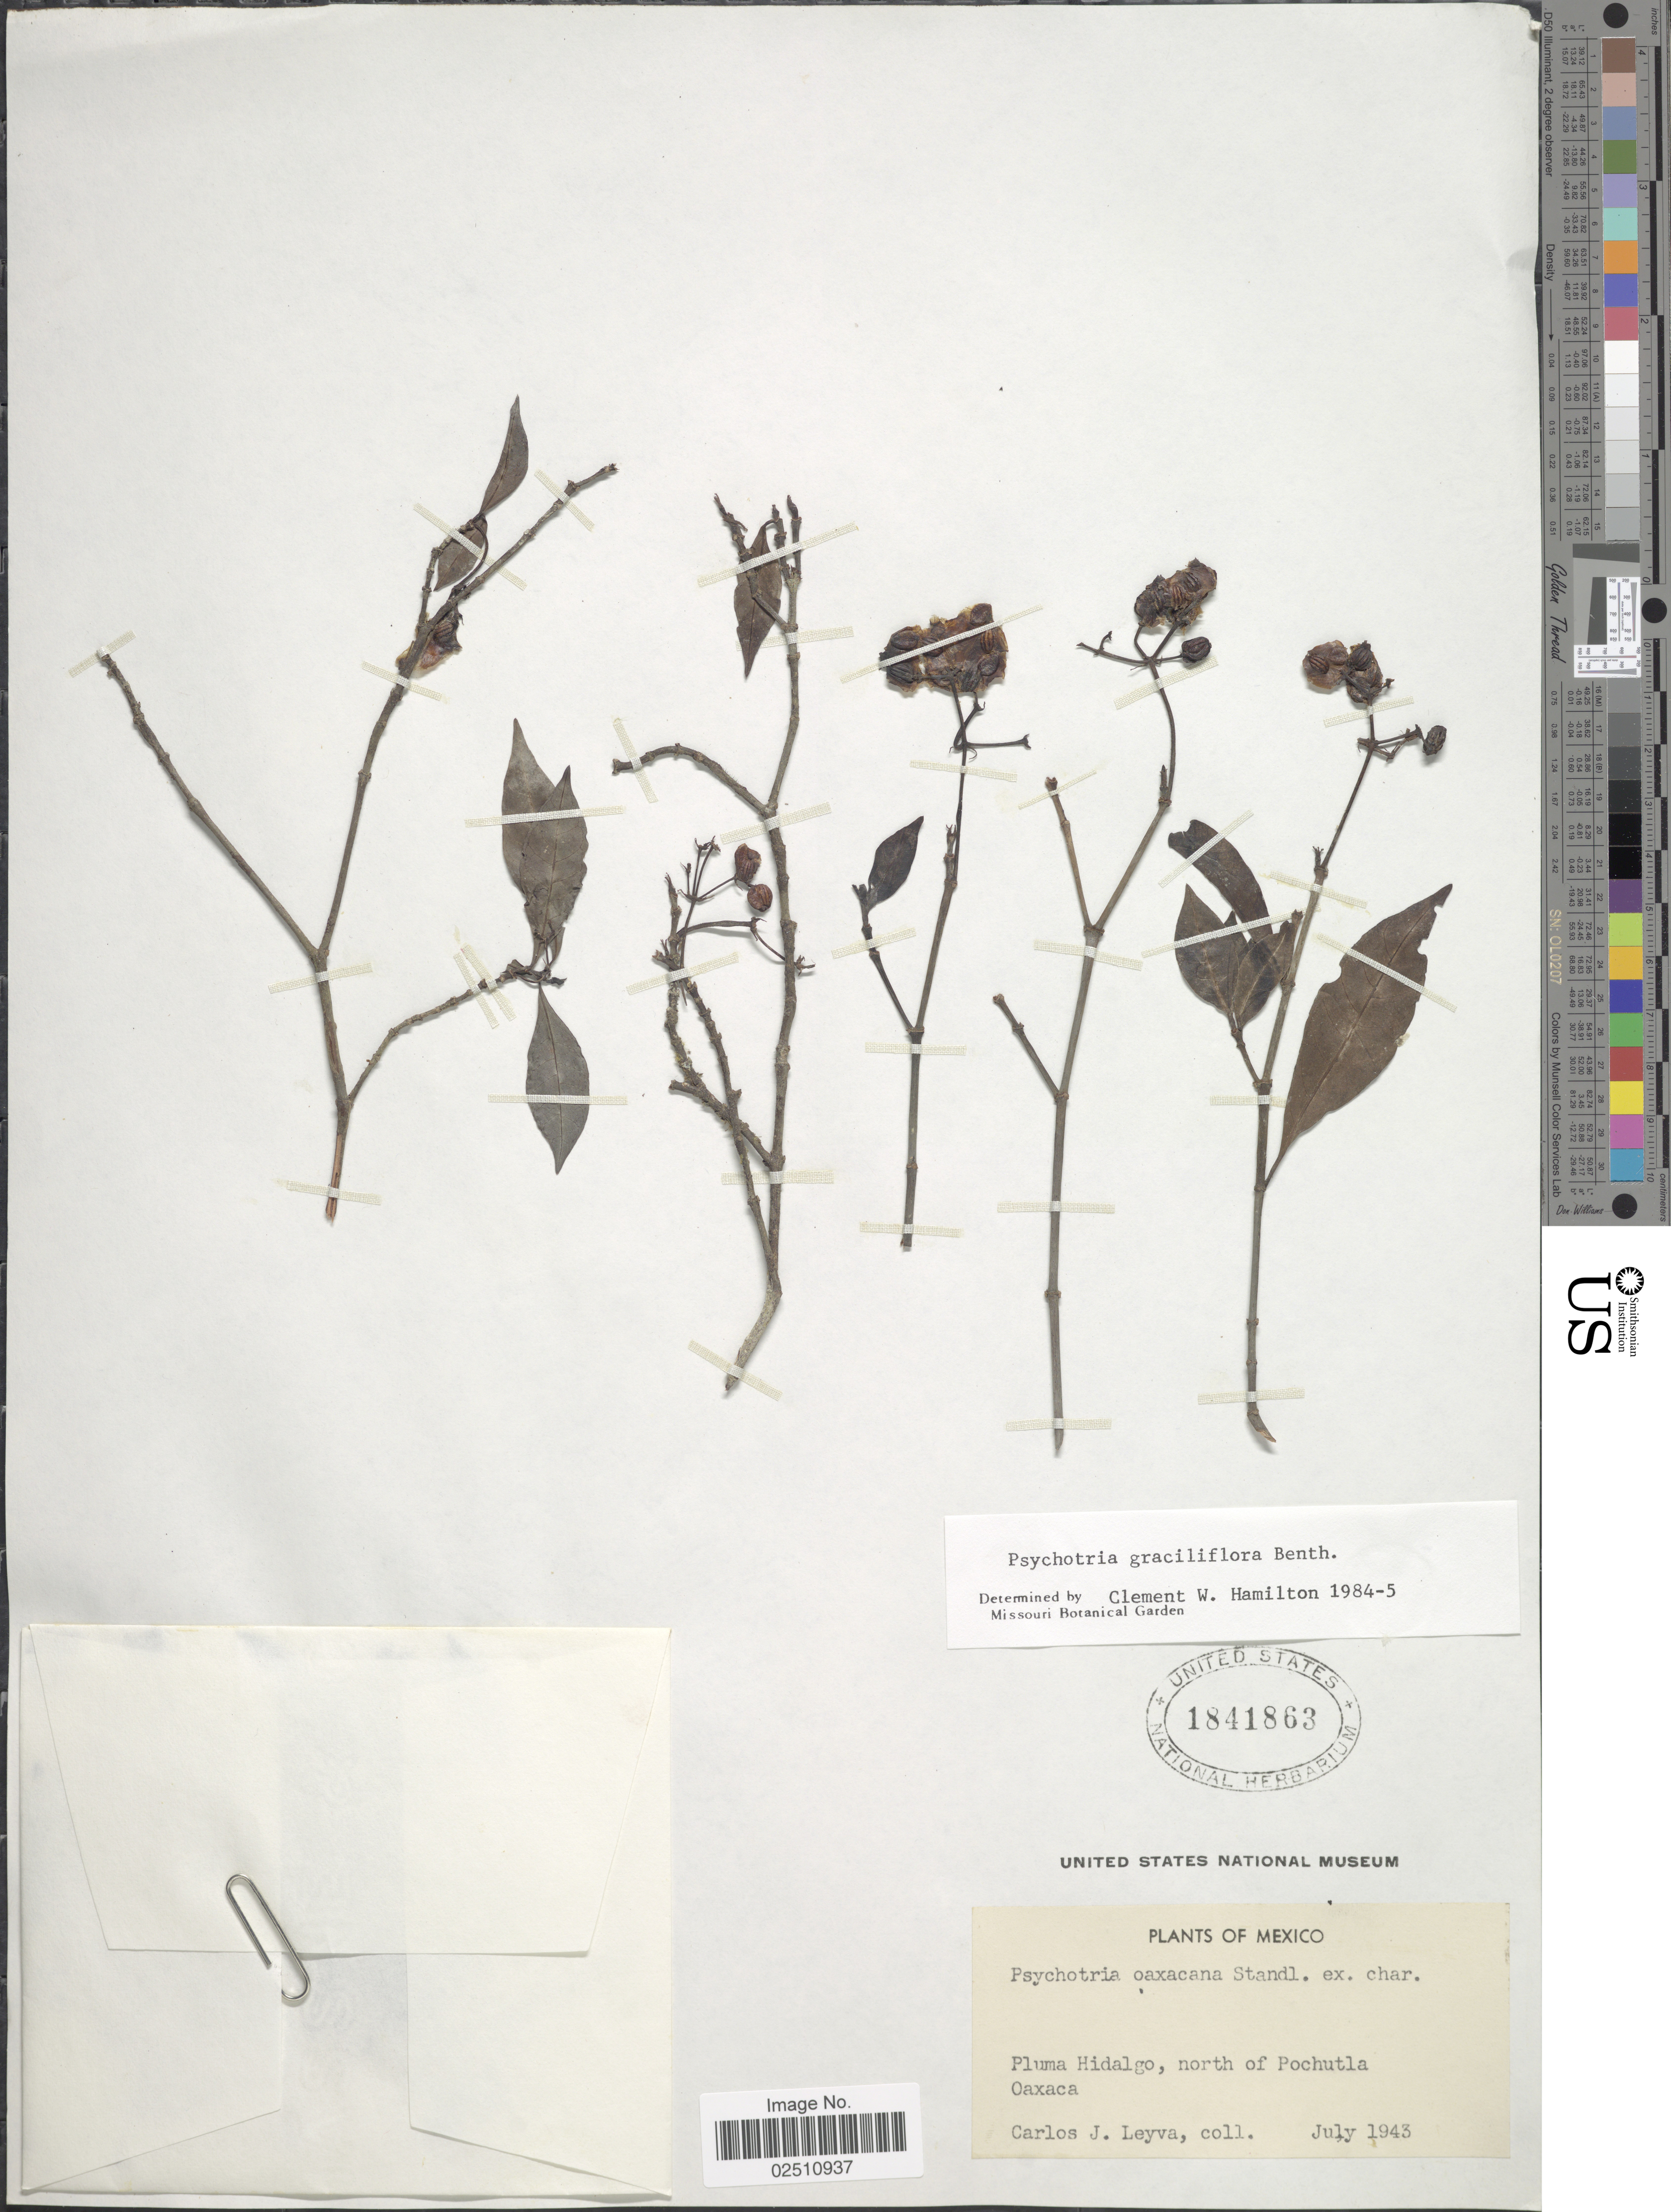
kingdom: Plantae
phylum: Tracheophyta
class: Magnoliopsida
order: Gentianales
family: Rubiaceae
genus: Psychotria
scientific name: Psychotria graciliflora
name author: Benth.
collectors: C. Leyva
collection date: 1943-07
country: Mexico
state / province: Oaxaca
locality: Pluma Hidalgo, north of Pochutla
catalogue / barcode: US 1841863